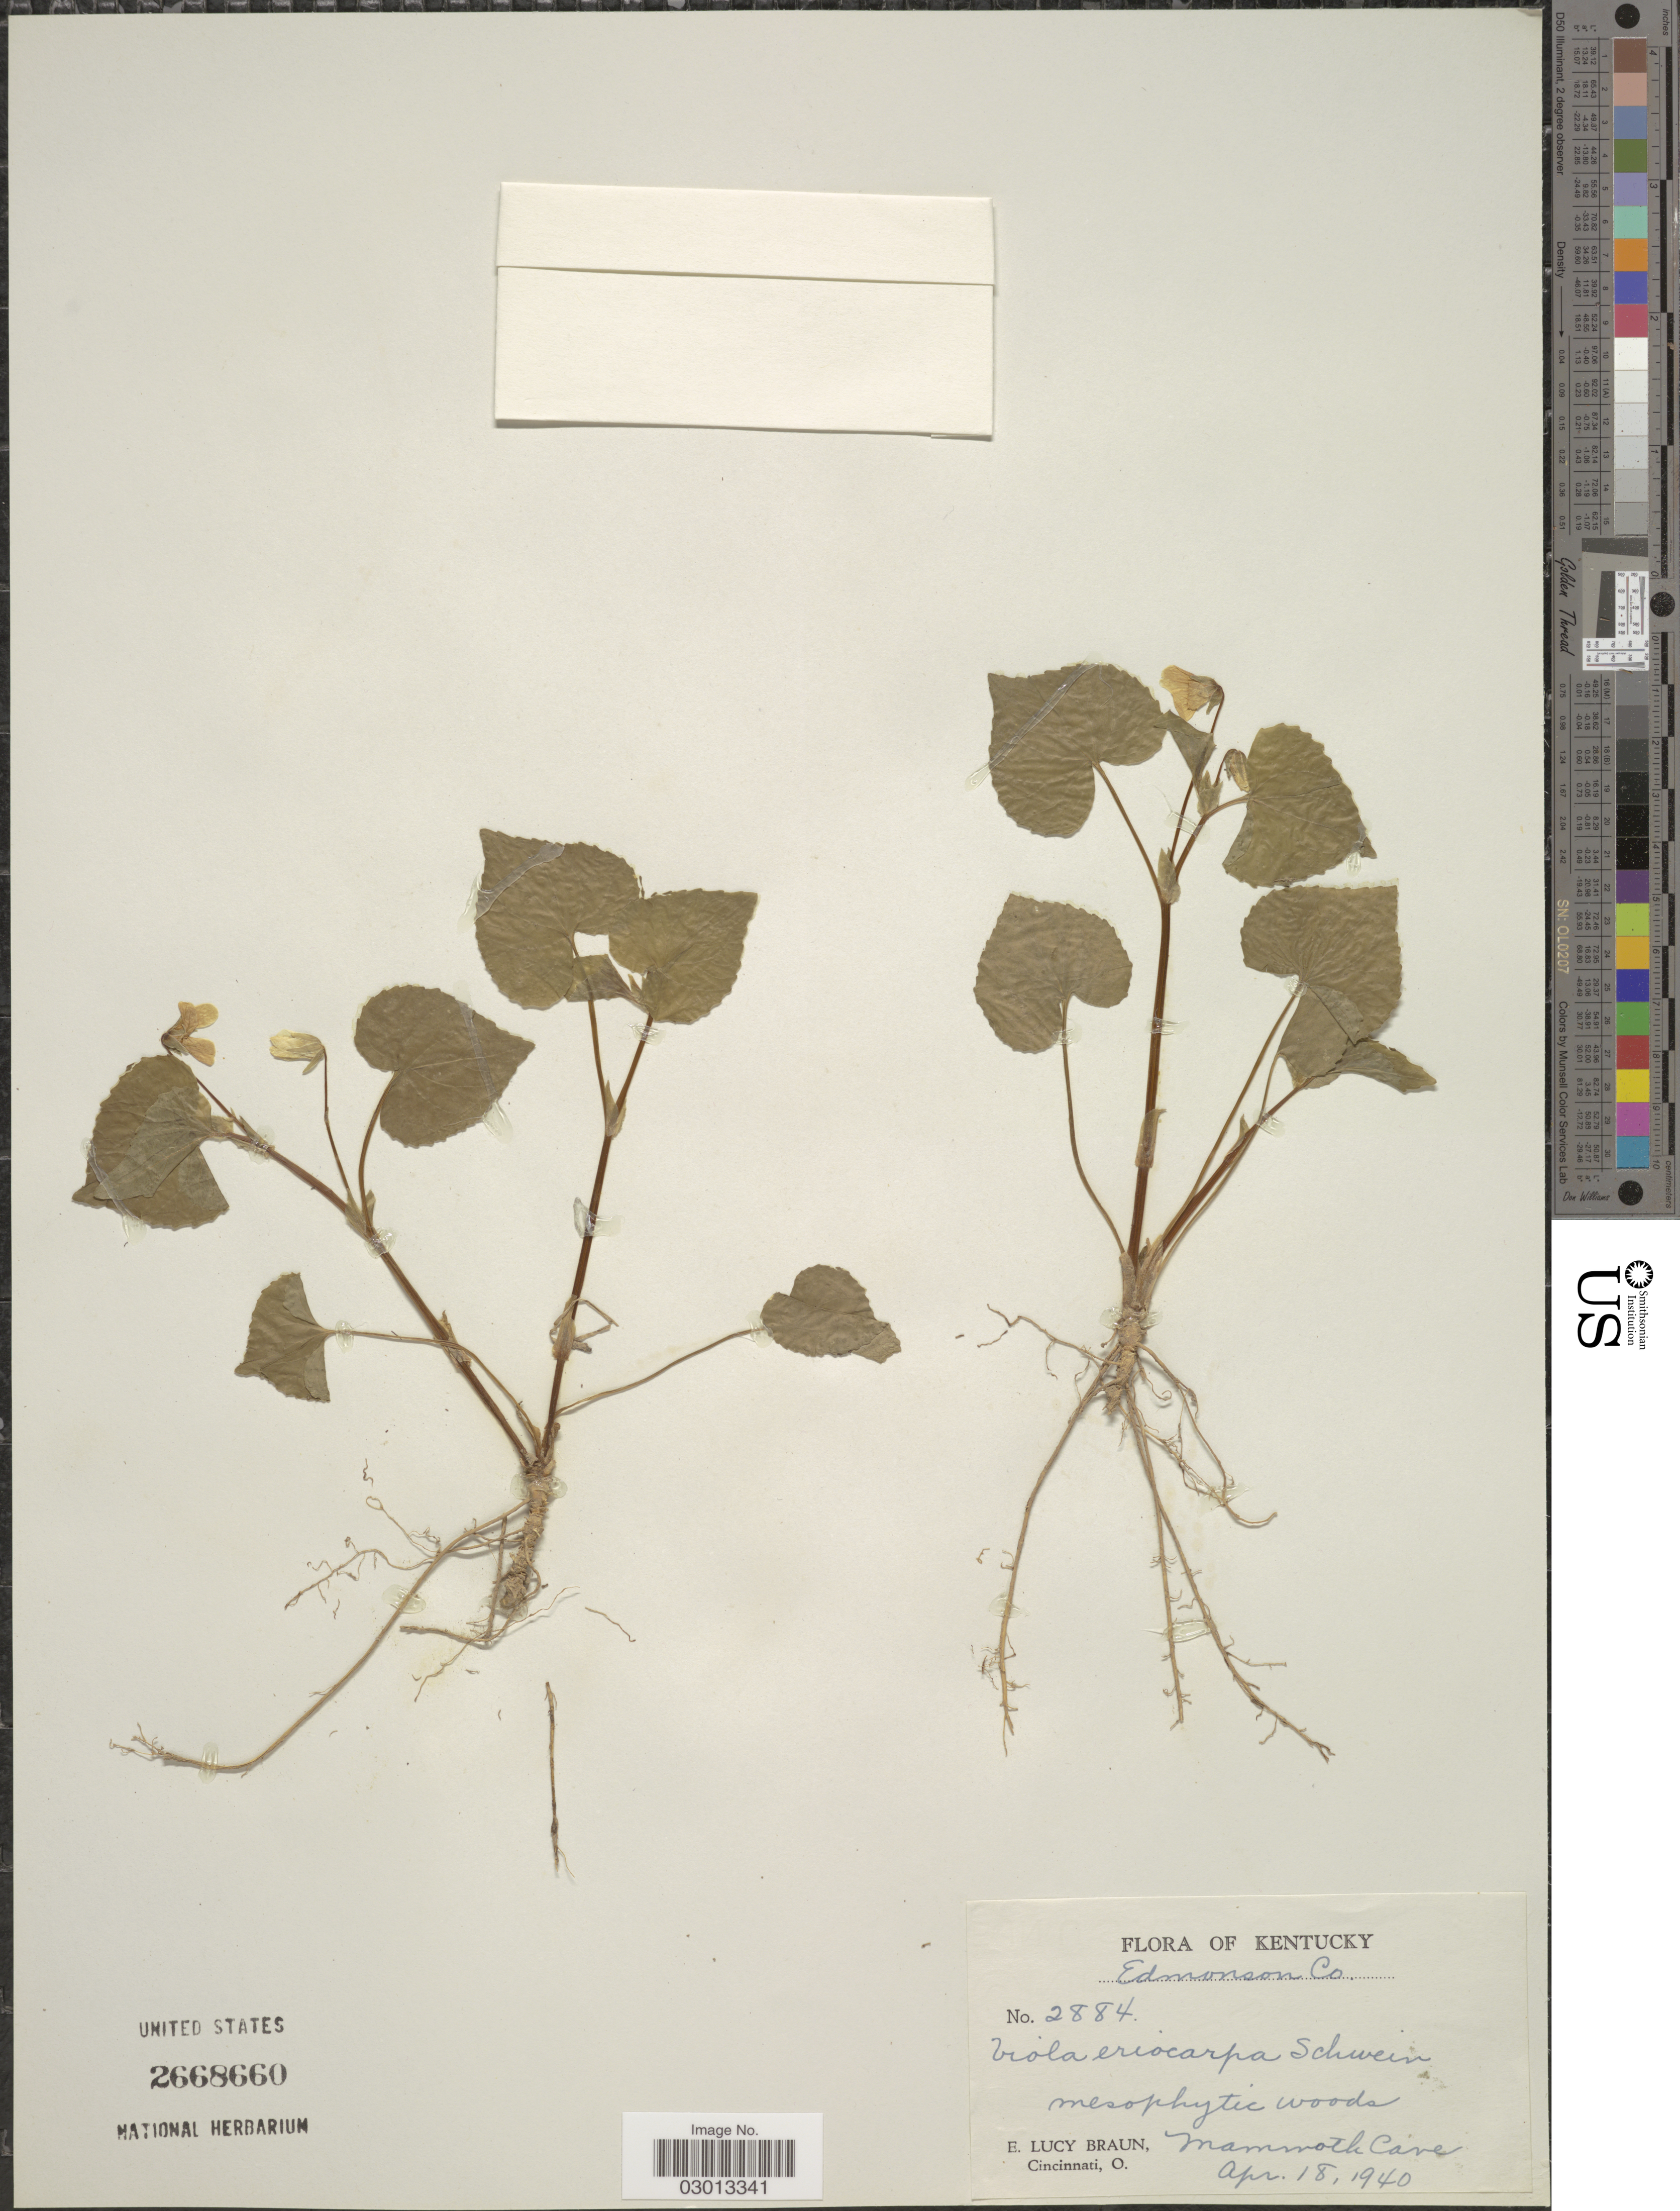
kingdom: Plantae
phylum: Tracheophyta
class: Magnoliopsida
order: Malpighiales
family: Violaceae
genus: Viola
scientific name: Viola pensylvanica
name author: Michx.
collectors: E. L. Braun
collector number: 2884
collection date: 1940-04-18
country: United States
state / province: Kentucky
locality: Edmonson Co. Mammoth Cave.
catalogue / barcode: US 2668660